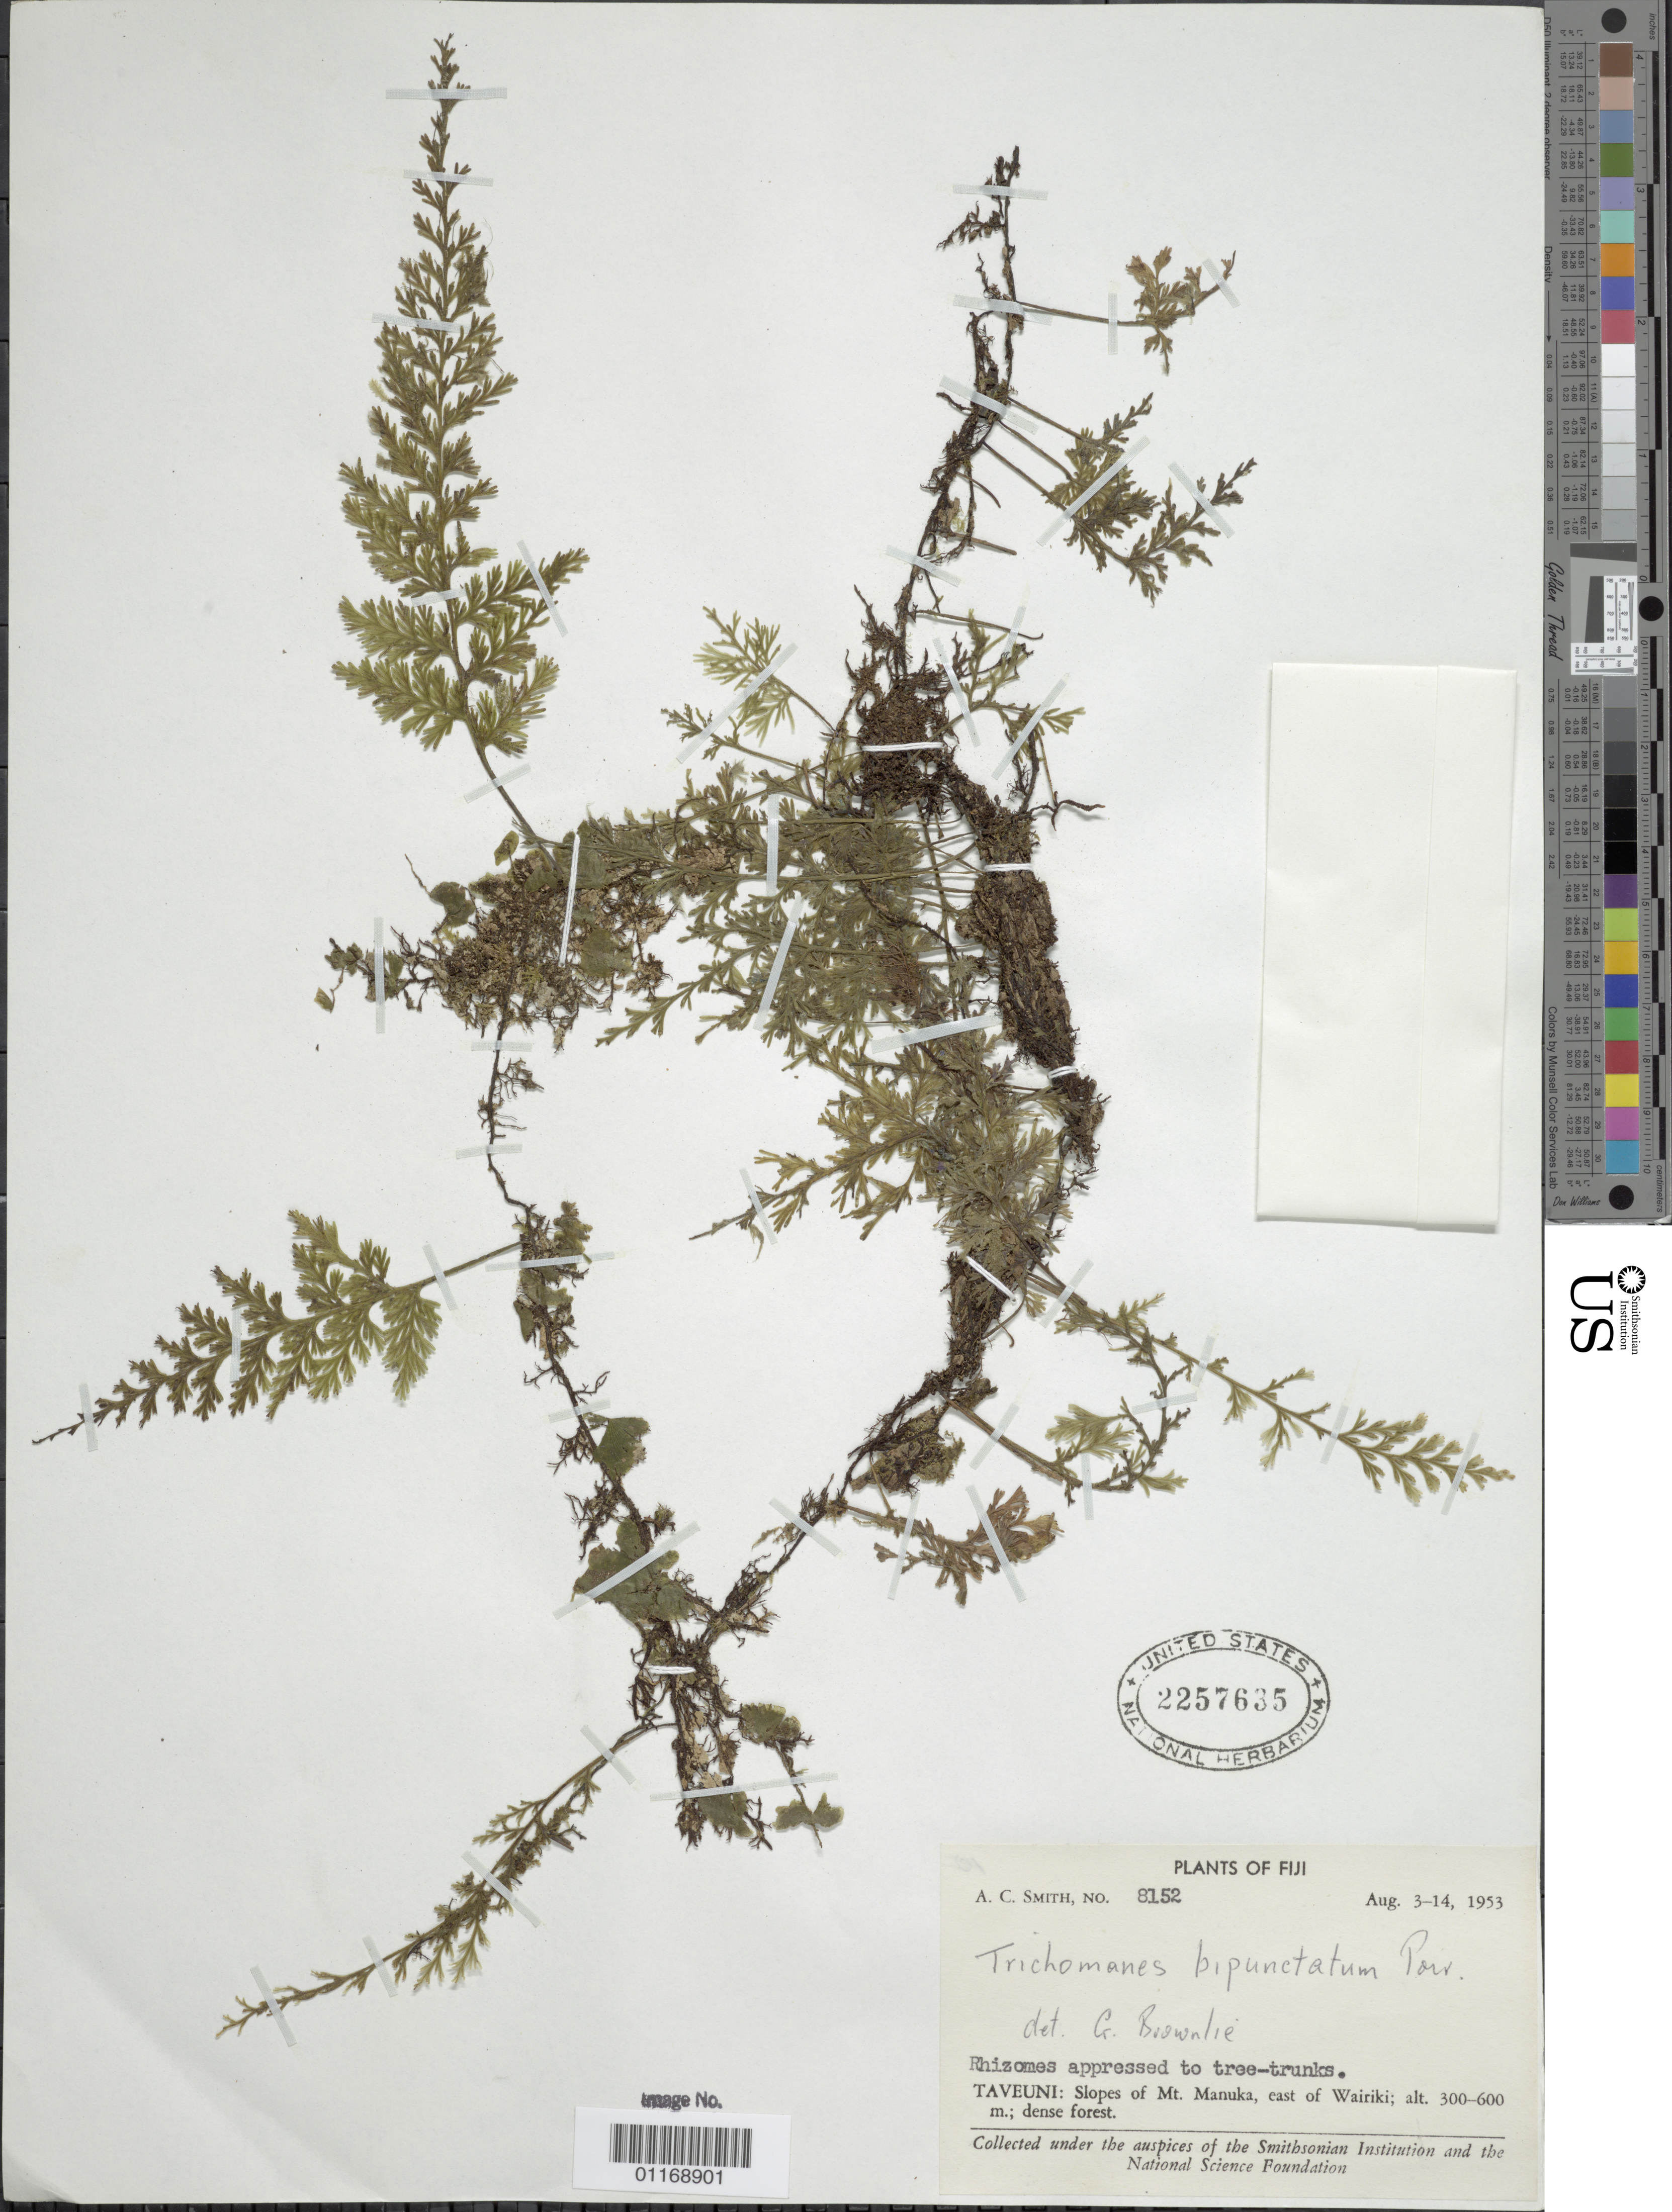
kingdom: Plantae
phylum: Tracheophyta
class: Polypodiopsida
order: Hymenophyllales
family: Hymenophyllaceae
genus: Crepidomanes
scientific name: Crepidomanes bipunctatum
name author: (Poir.) Copel.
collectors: A. C. Smith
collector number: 8152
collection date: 1953-08-03/1953-08-14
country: Fiji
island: Taveuni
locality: Taveuni: Slopes of Mt. Manuka, E of Wairiki.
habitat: Dense forest.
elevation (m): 300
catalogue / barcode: US 2257635